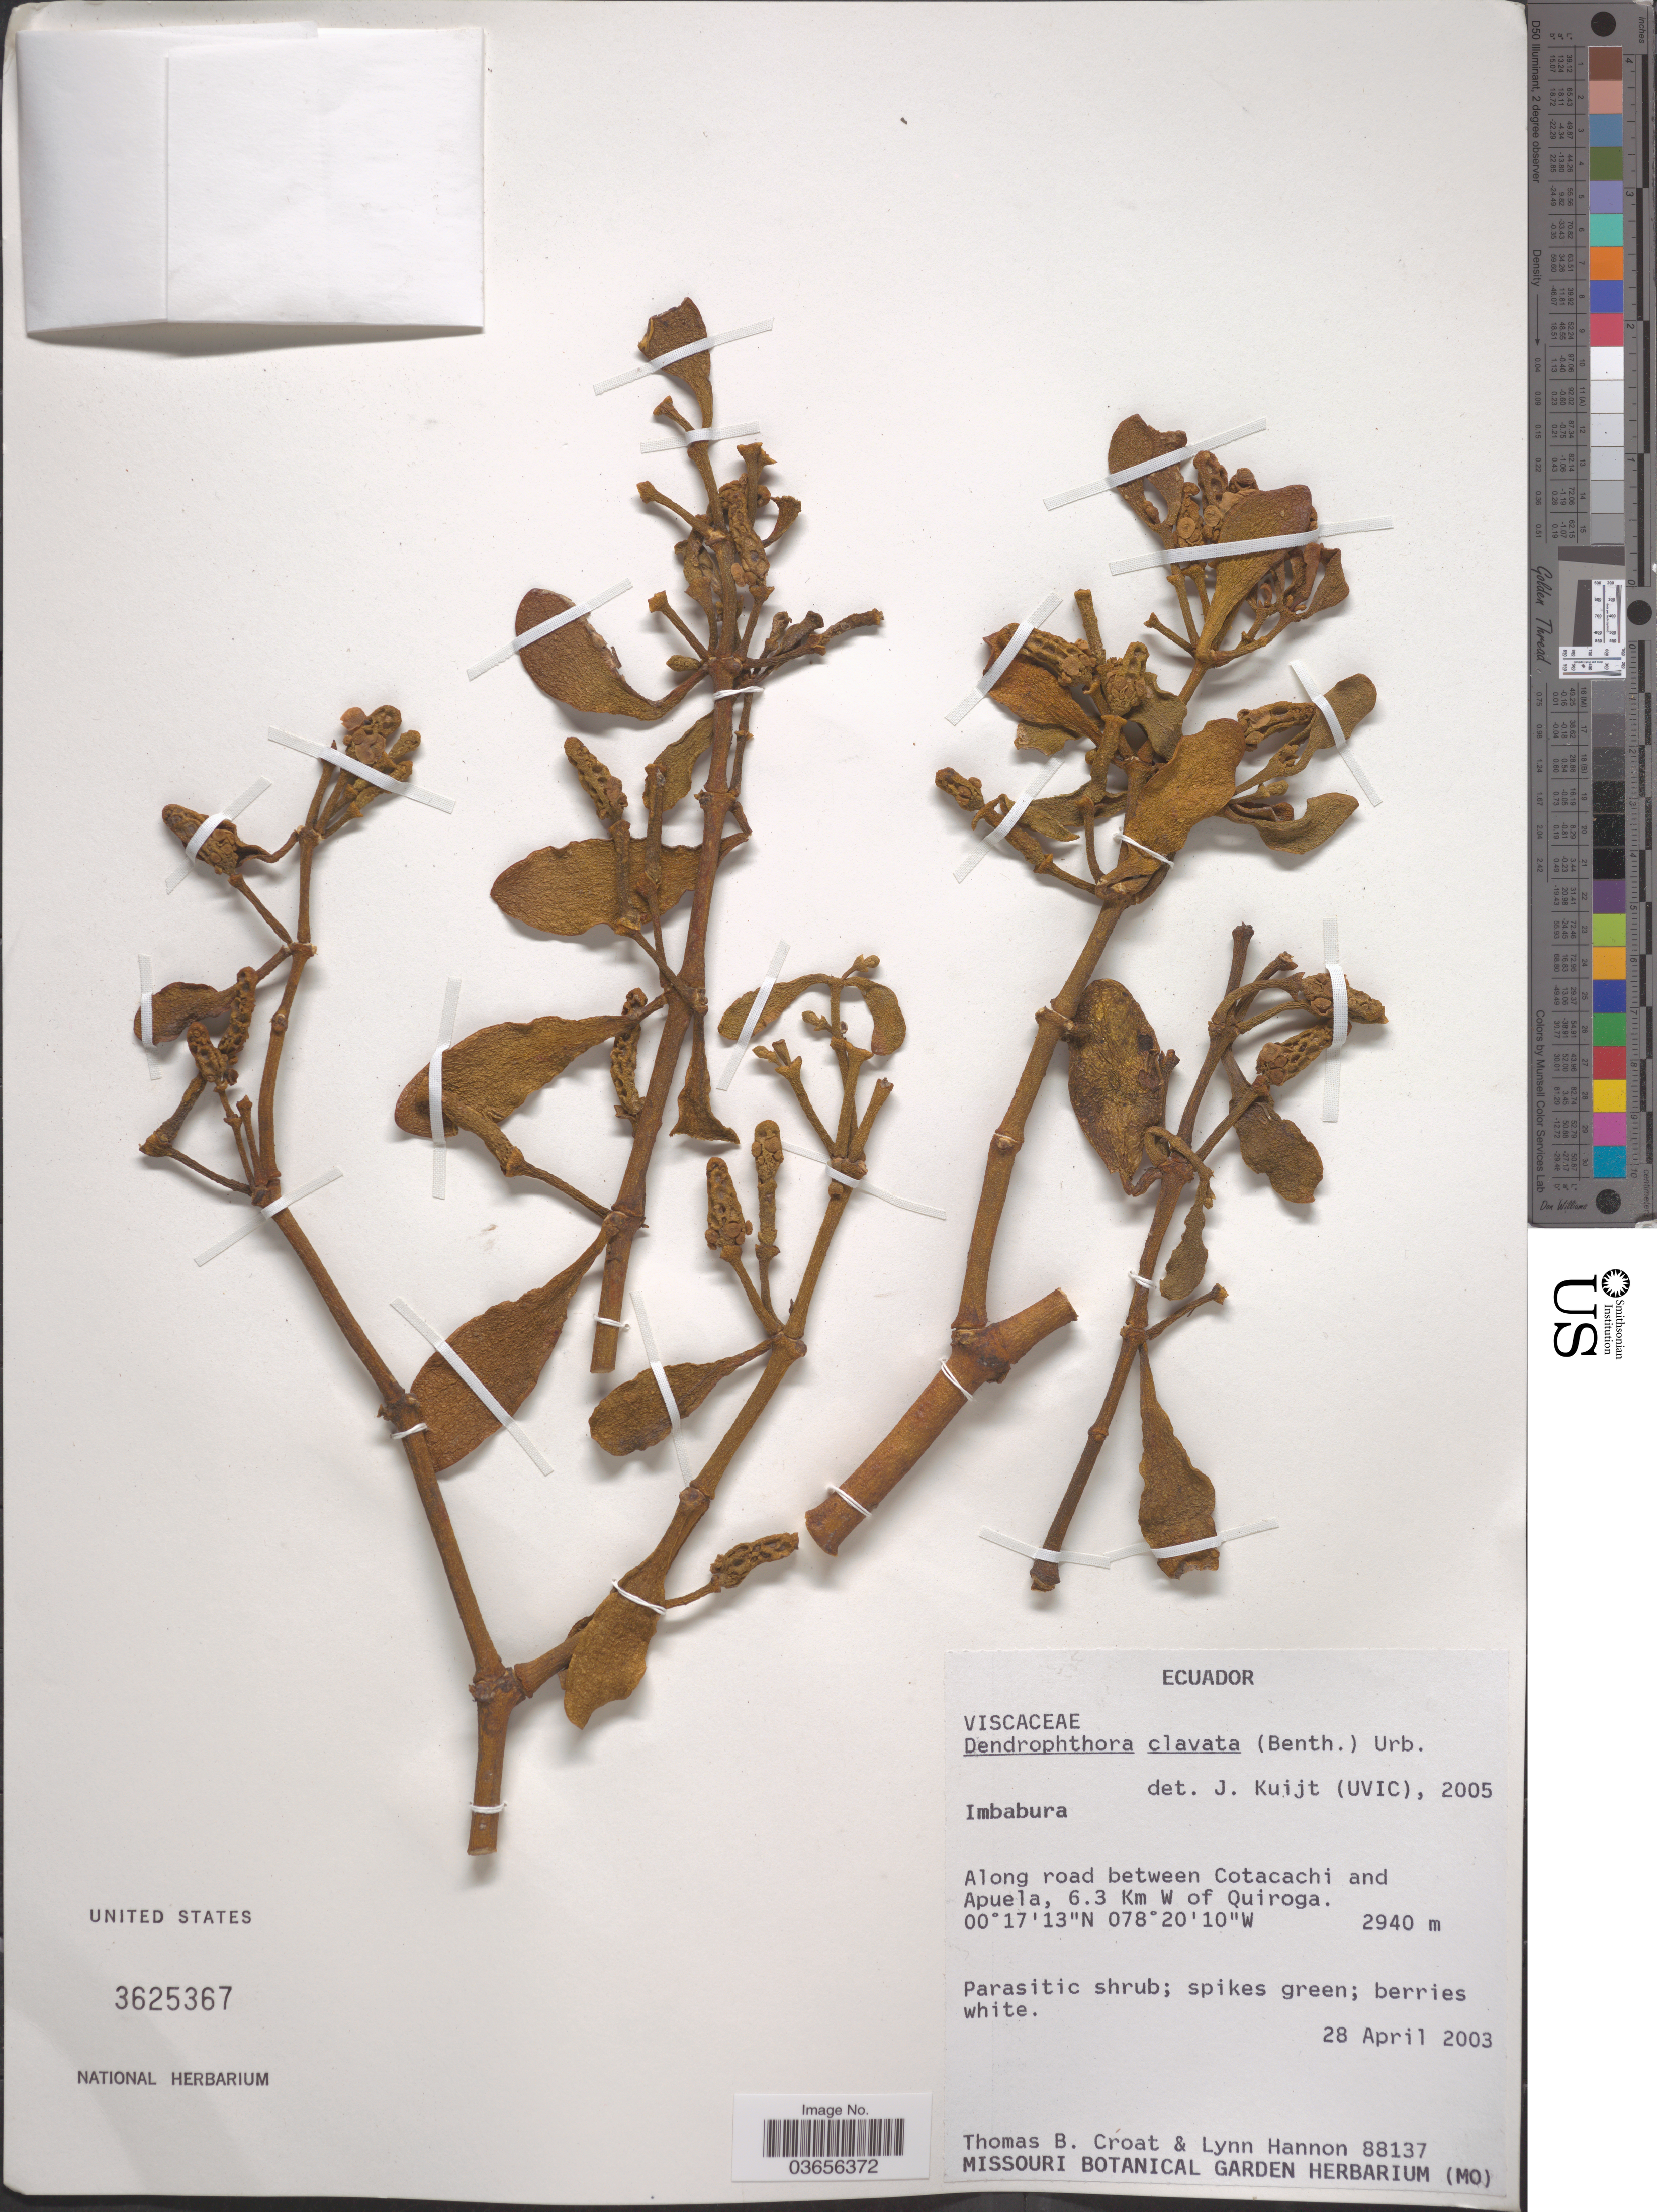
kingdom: Plantae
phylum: Tracheophyta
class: Magnoliopsida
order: Santalales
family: Viscaceae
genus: Dendrophthora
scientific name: Dendrophthora clavata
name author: (Benth.) Urb.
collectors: T. B. Croat & L. Hannon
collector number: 88137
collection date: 2003-04-28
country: Ecuador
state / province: Imbabura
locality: Along road between Cotacachi and Apuela, 6.3 Km W of Quiroga.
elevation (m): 2940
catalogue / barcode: US 3625367